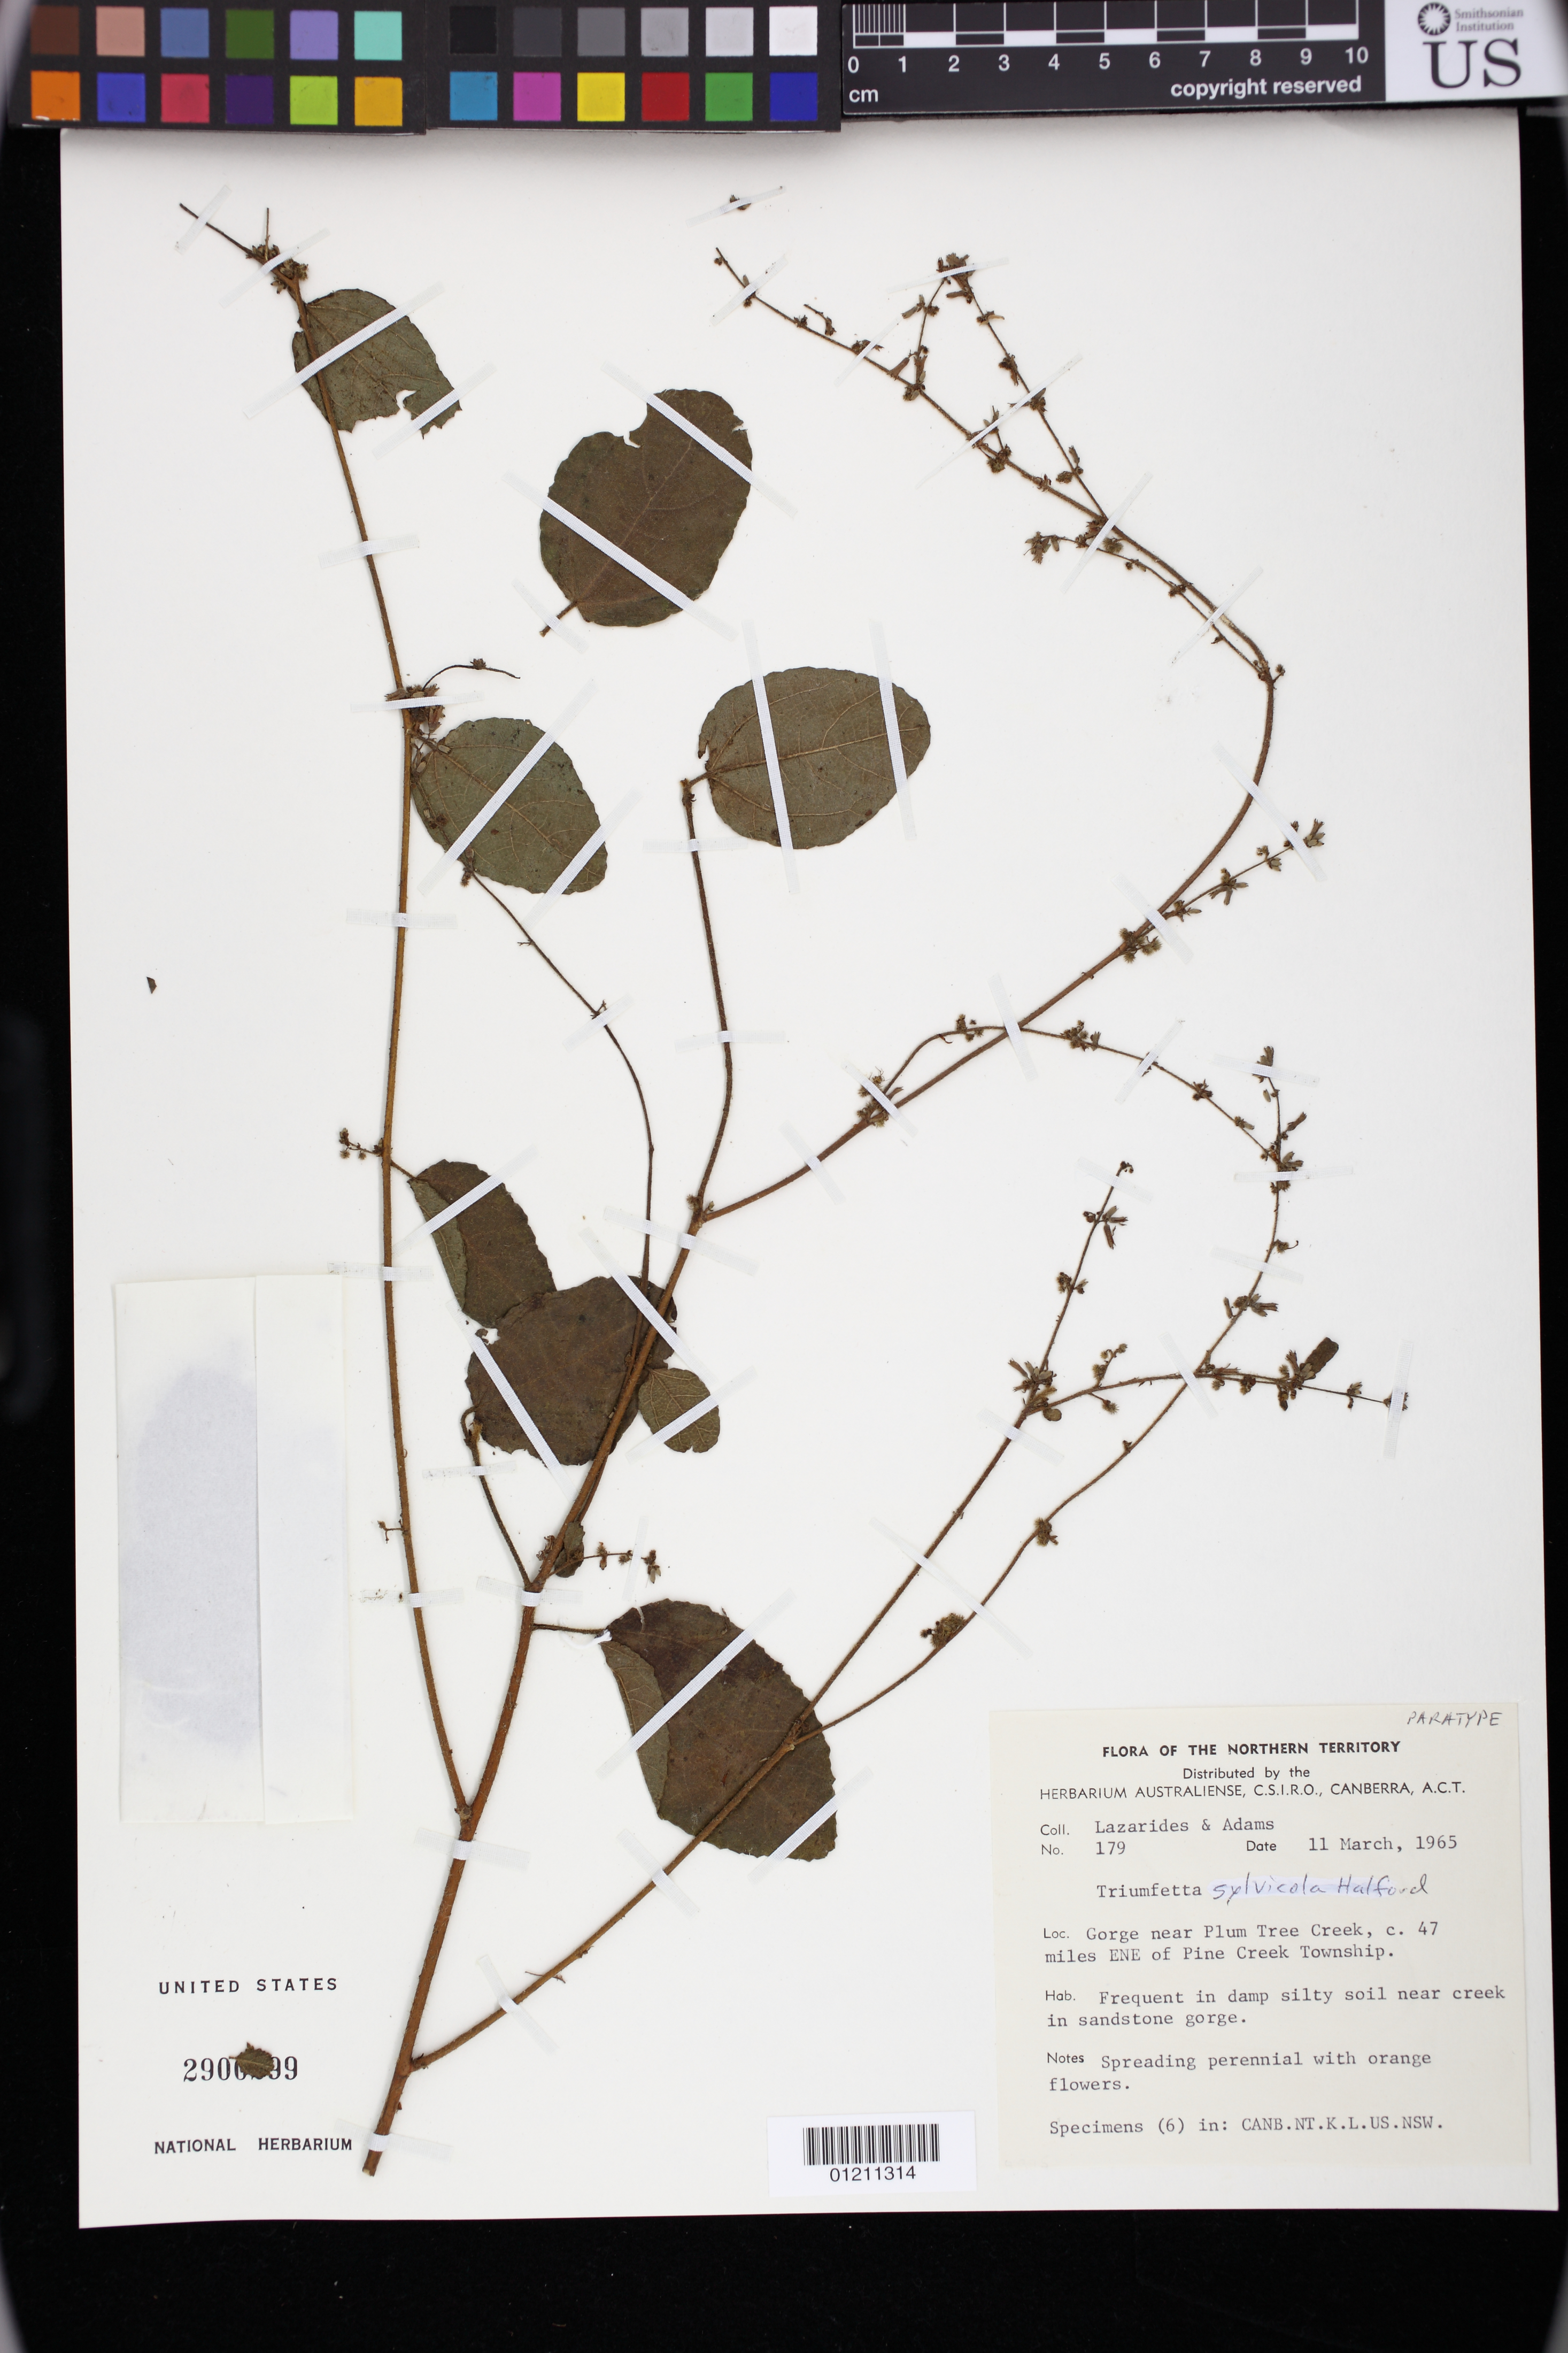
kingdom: Plantae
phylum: Tracheophyta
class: Magnoliopsida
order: Malvales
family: Malvaceae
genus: Triumfetta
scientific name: Triumfetta sylvicola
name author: Halford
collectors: M. Lazarides & L. G. Adams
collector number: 179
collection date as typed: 03 Nov 1965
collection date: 1965-11-03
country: Australia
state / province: Northern Territory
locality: Northern Territory: Gorge near Plum Tree Creek, c. 47 miles ENE of Pine Creek Township.